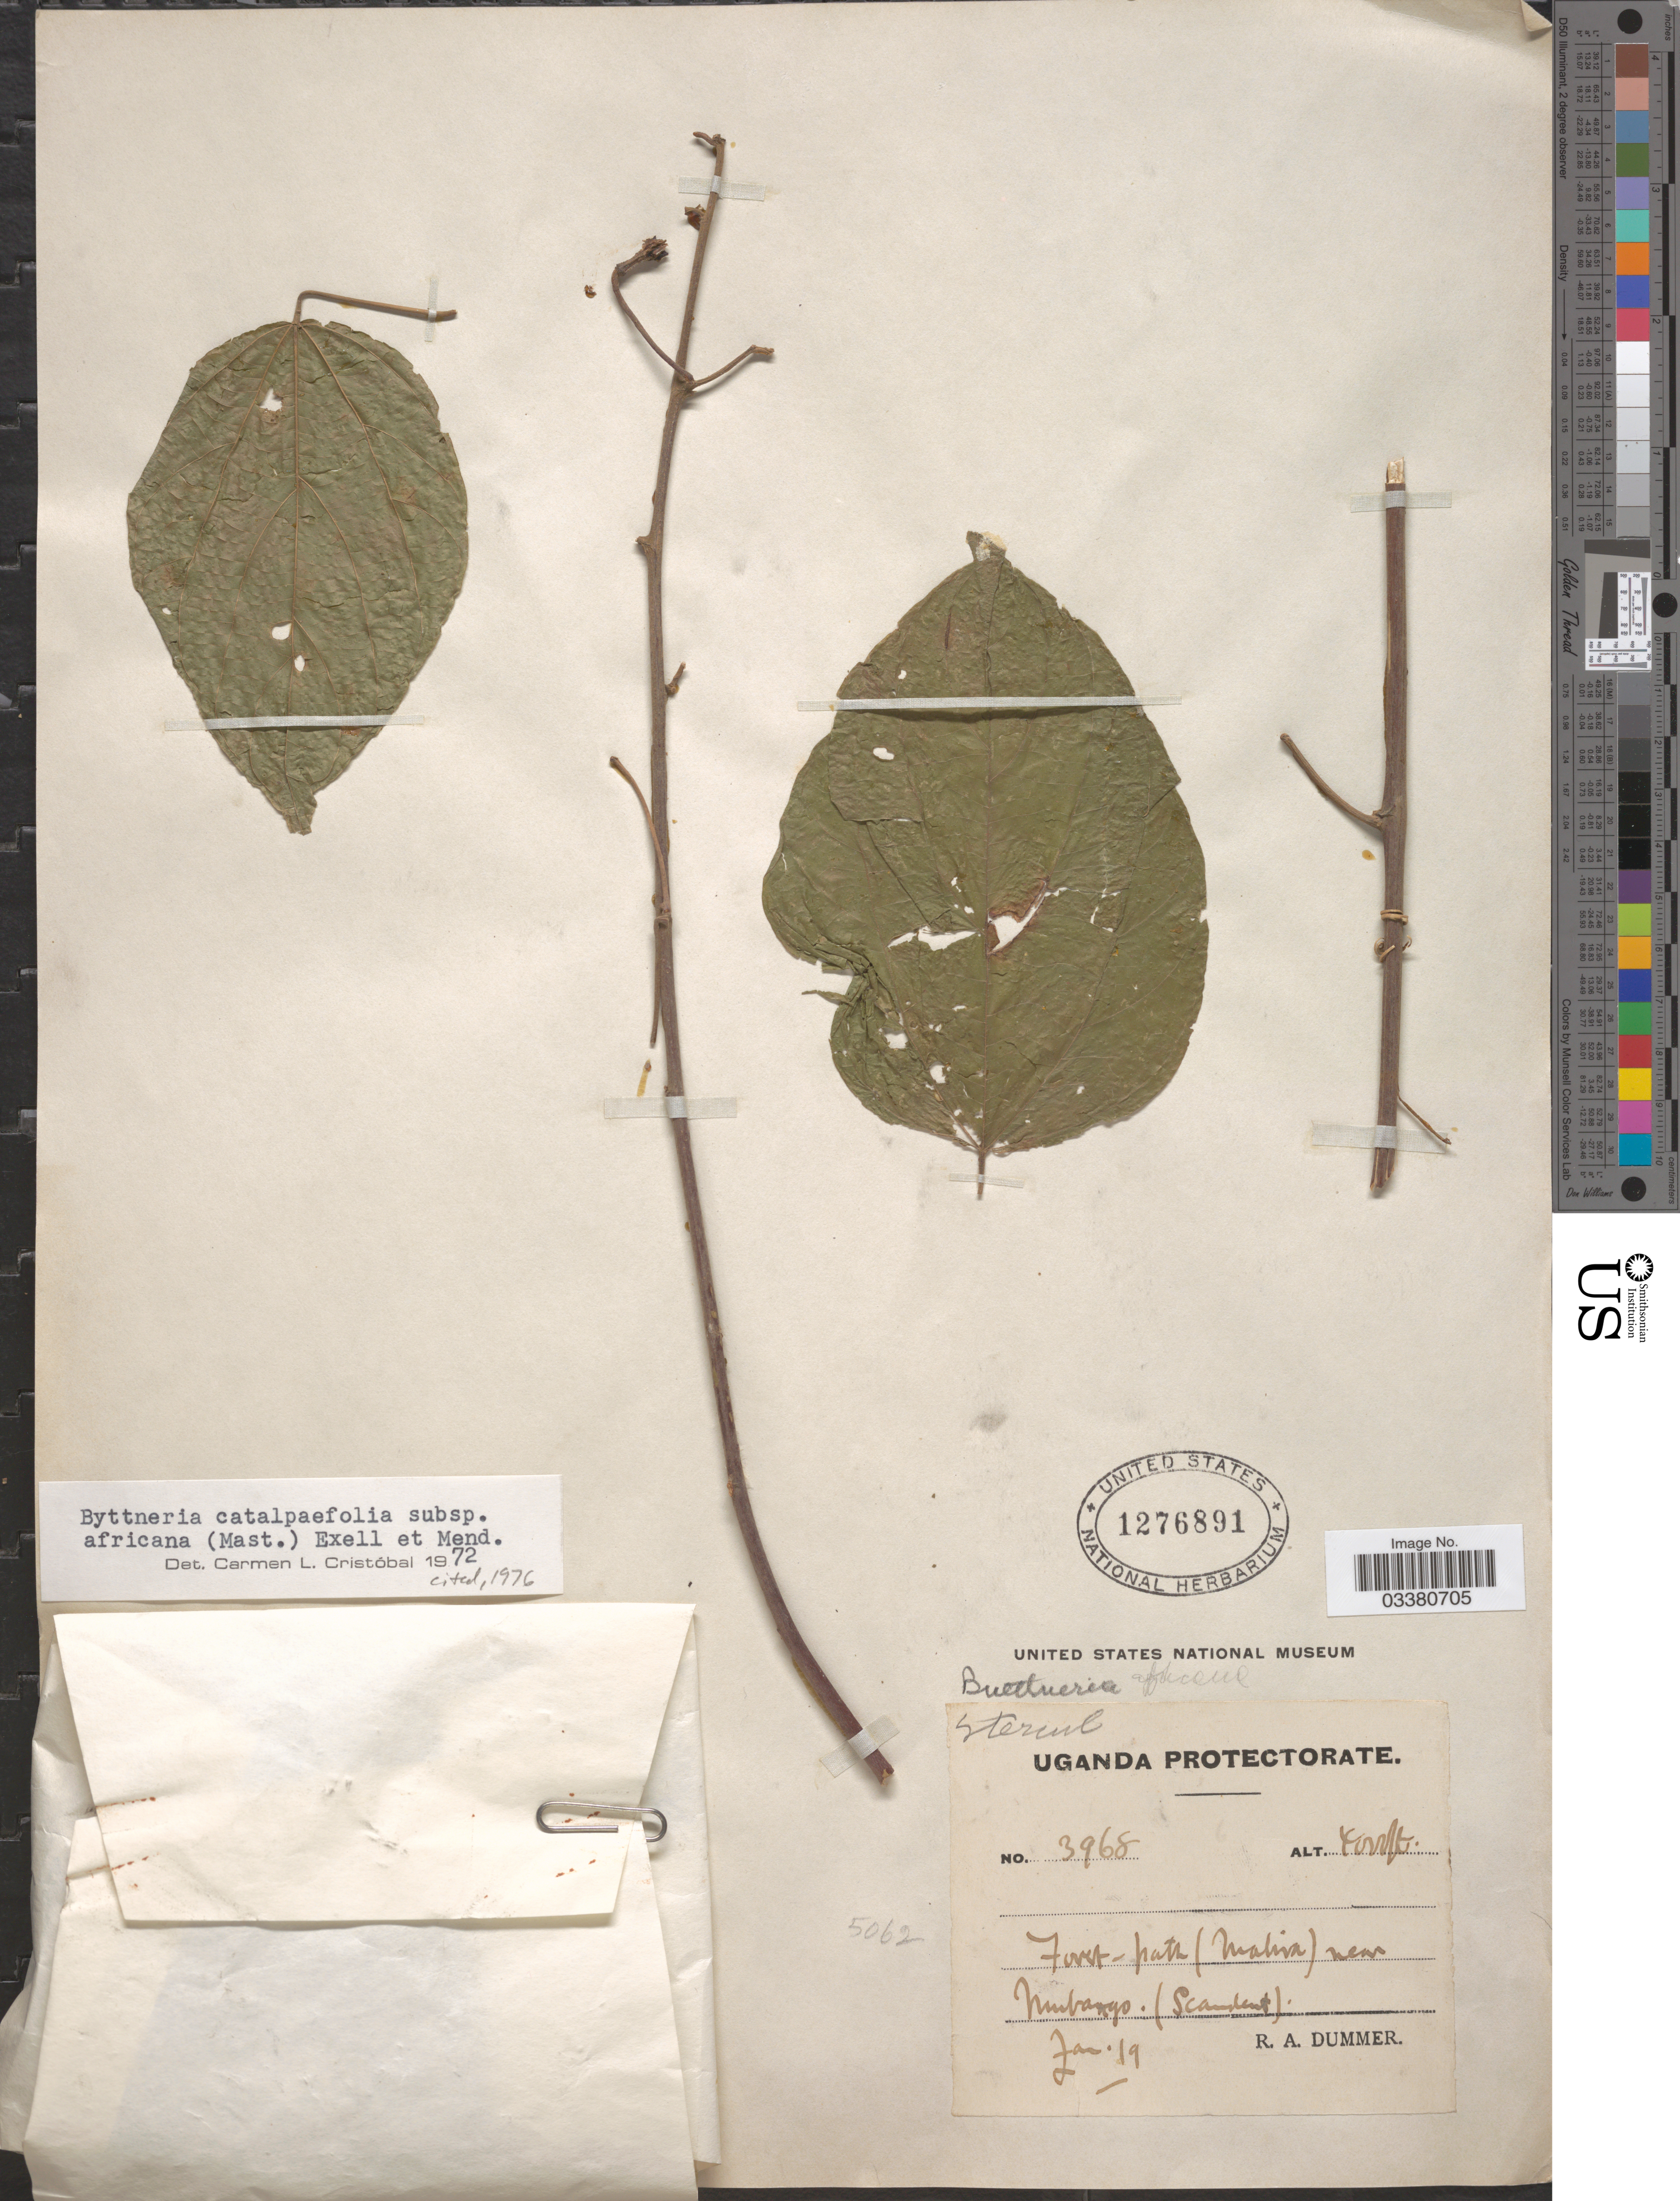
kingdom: Plantae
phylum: Tracheophyta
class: Magnoliopsida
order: Malvales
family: Malvaceae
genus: Byttneria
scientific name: Byttneria catalpifolia subsp. africana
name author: Jacq.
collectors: R. Dümmer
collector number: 3968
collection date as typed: Transcribed d/m/y: /1/19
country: Uganda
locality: Foret-patz (Mabira) near Mubango. (Scandent).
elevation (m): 1219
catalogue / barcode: US 1276891